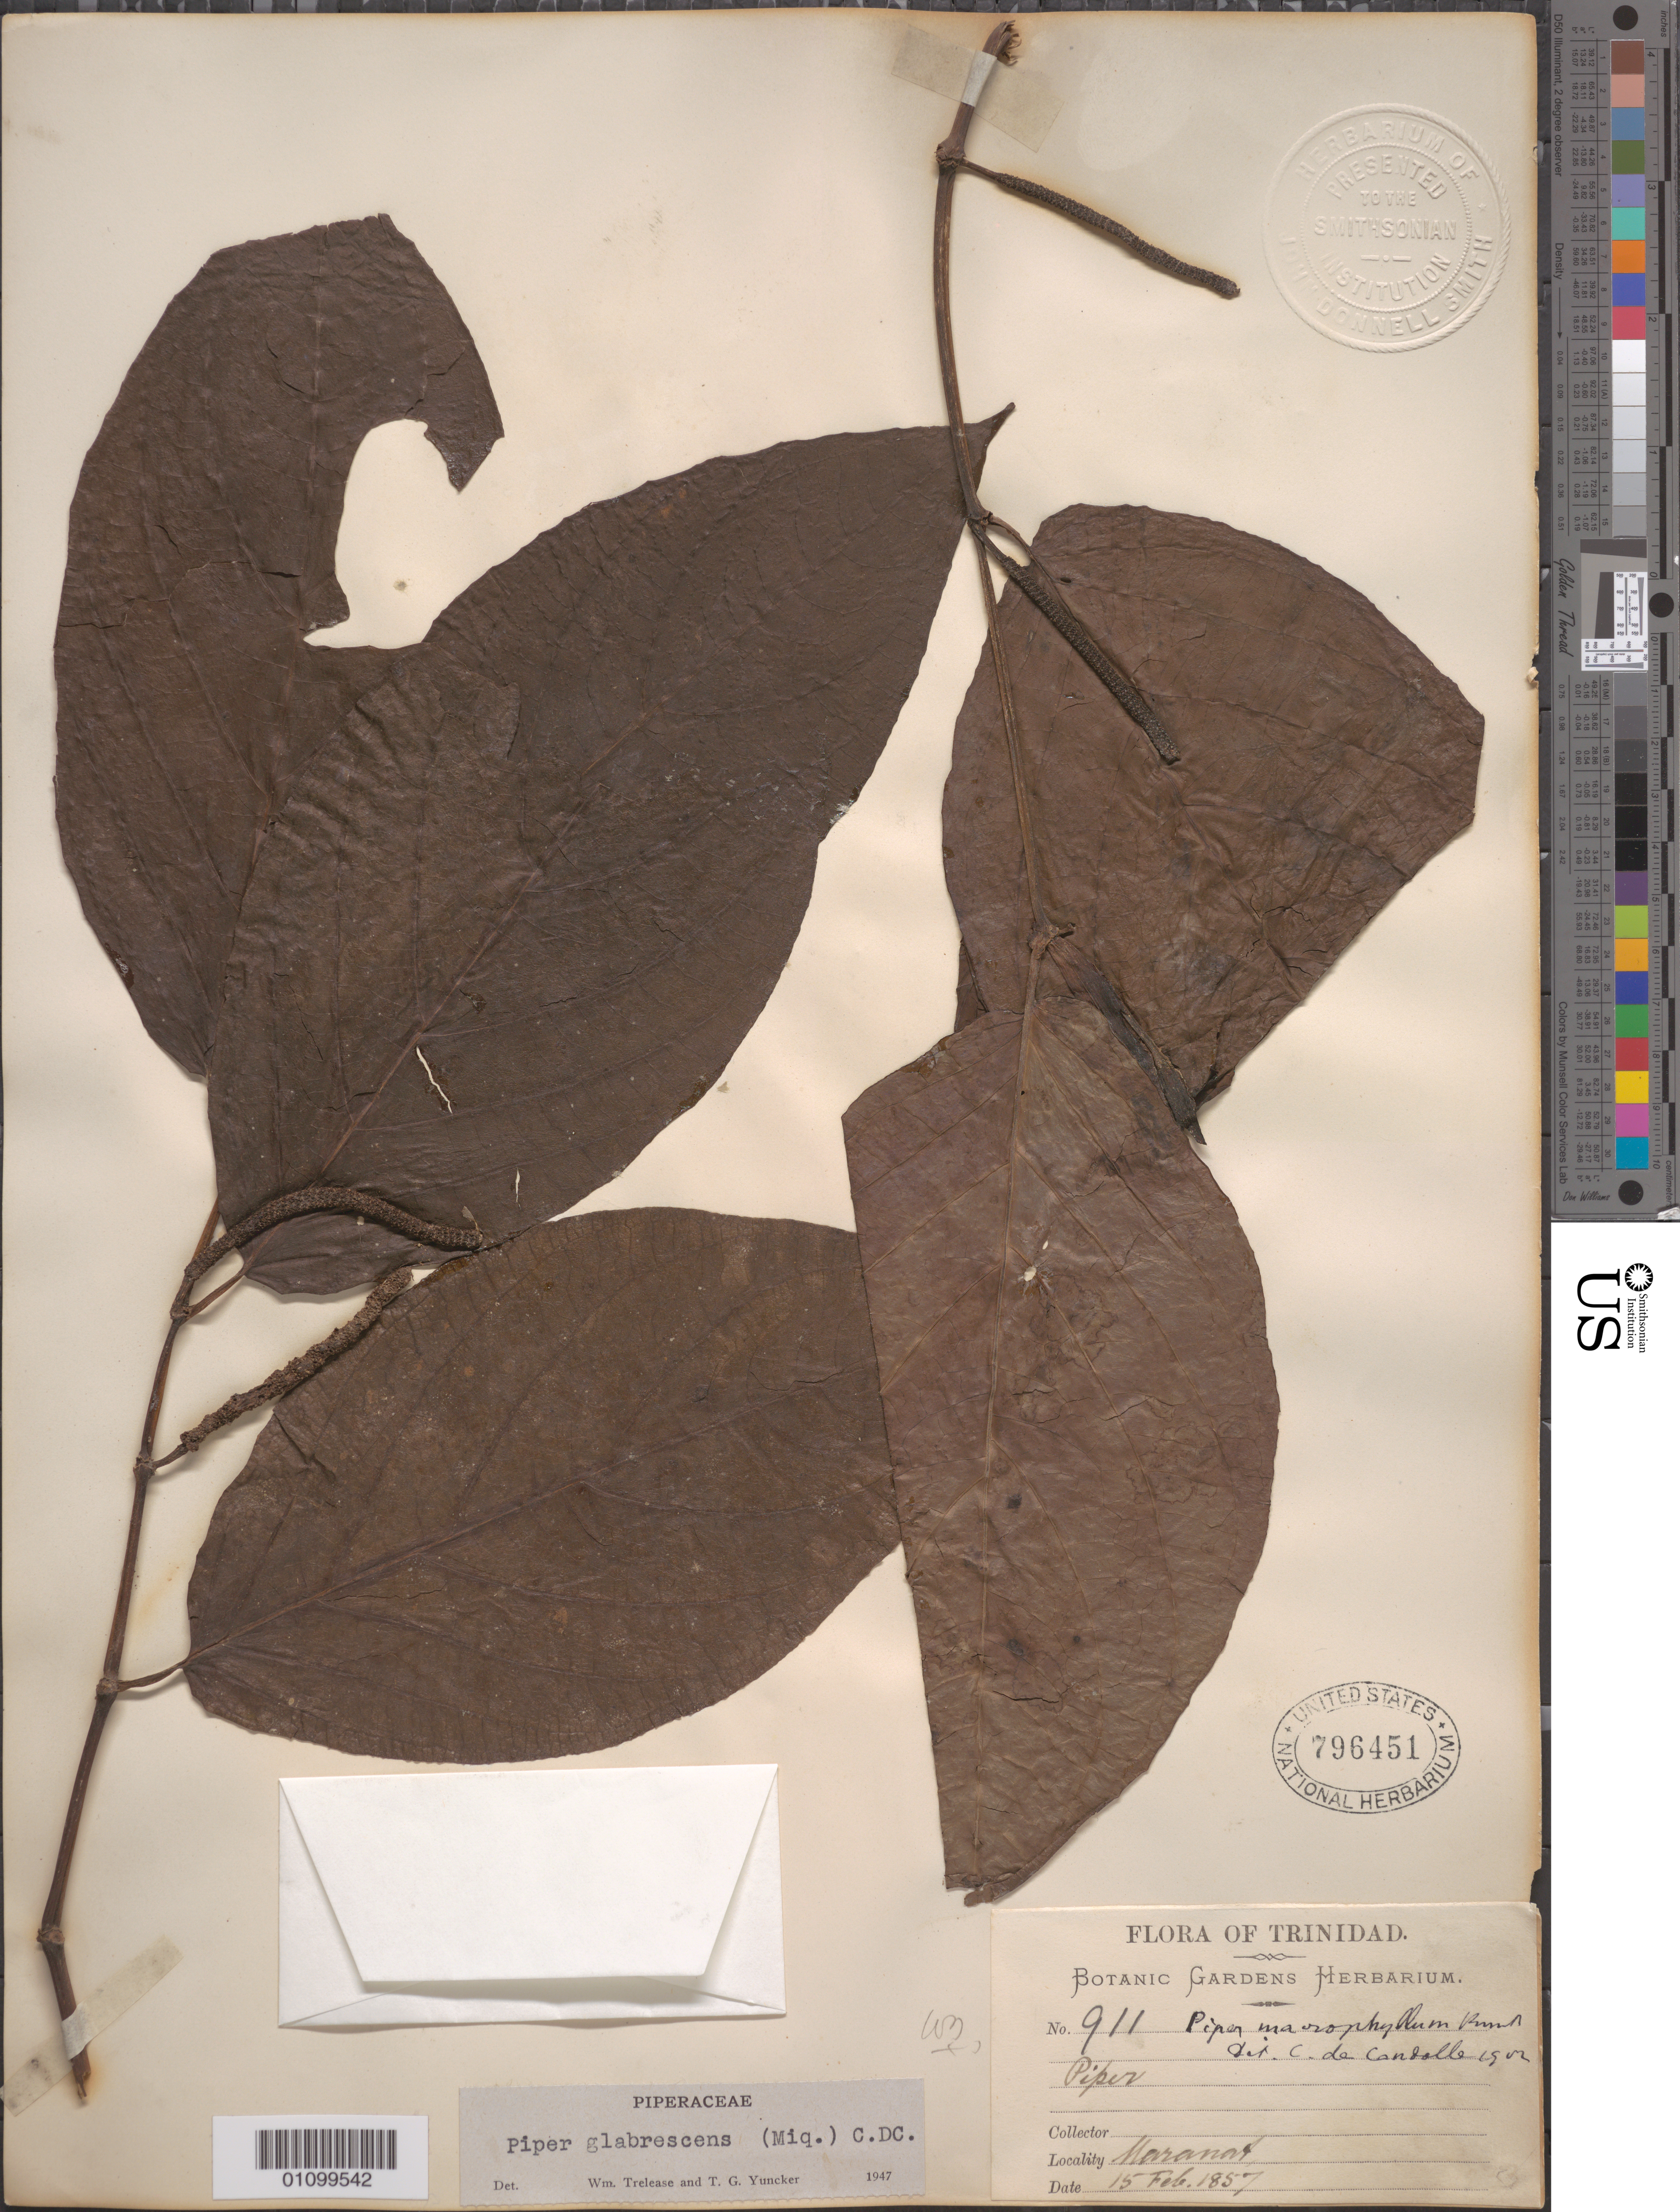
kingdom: Plantae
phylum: Tracheophyta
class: Magnoliopsida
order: Piperales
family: Piperaceae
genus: Piper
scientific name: Piper glabrescens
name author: (Miq.) C. DC.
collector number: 911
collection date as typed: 15 Feb 1857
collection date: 1857-02-15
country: Trinidad and Tobago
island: Trinidad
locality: Moreno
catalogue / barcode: US 796451